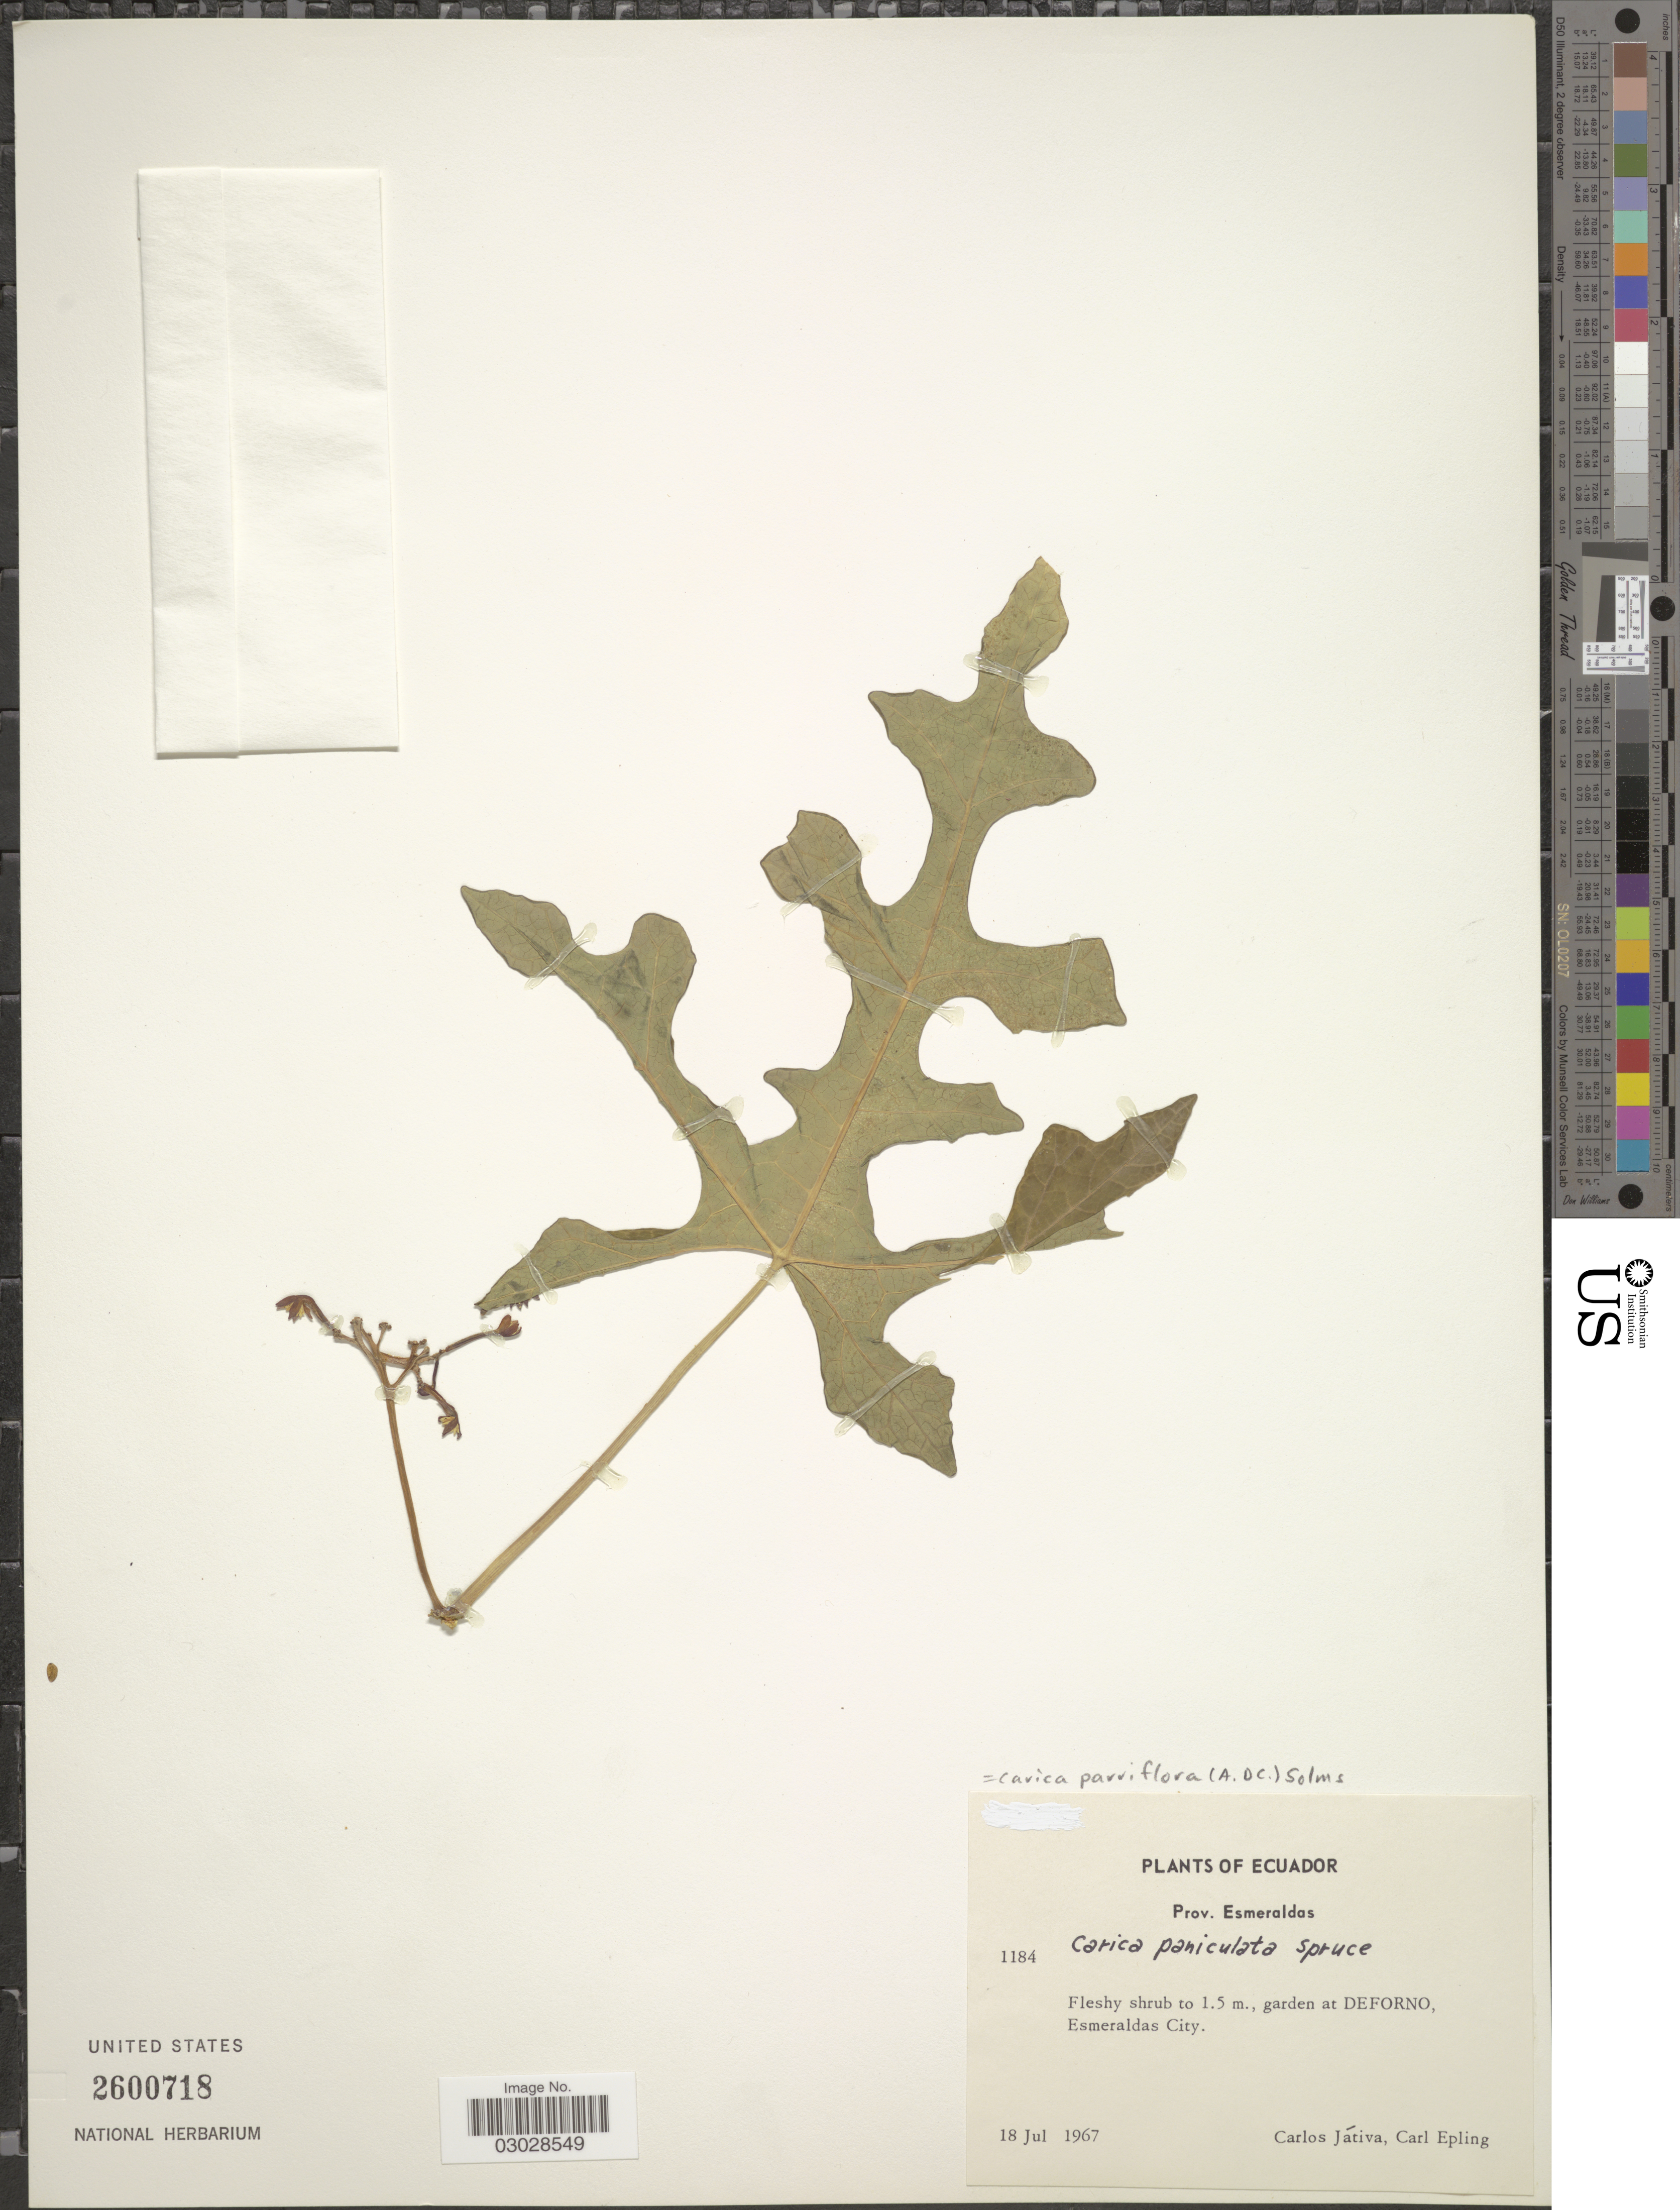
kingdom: Plantae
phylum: Tracheophyta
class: Magnoliopsida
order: Brassicales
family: Caricaceae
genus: Vasconcellea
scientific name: Vasconcellea parviflora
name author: A. DC.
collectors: C. D. Játiva & C. C. Epling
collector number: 1184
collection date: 1967-07-18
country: Ecuador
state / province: Esmeraldas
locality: Garden at Deforno, Esmeraldas City.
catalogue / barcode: US 2600718